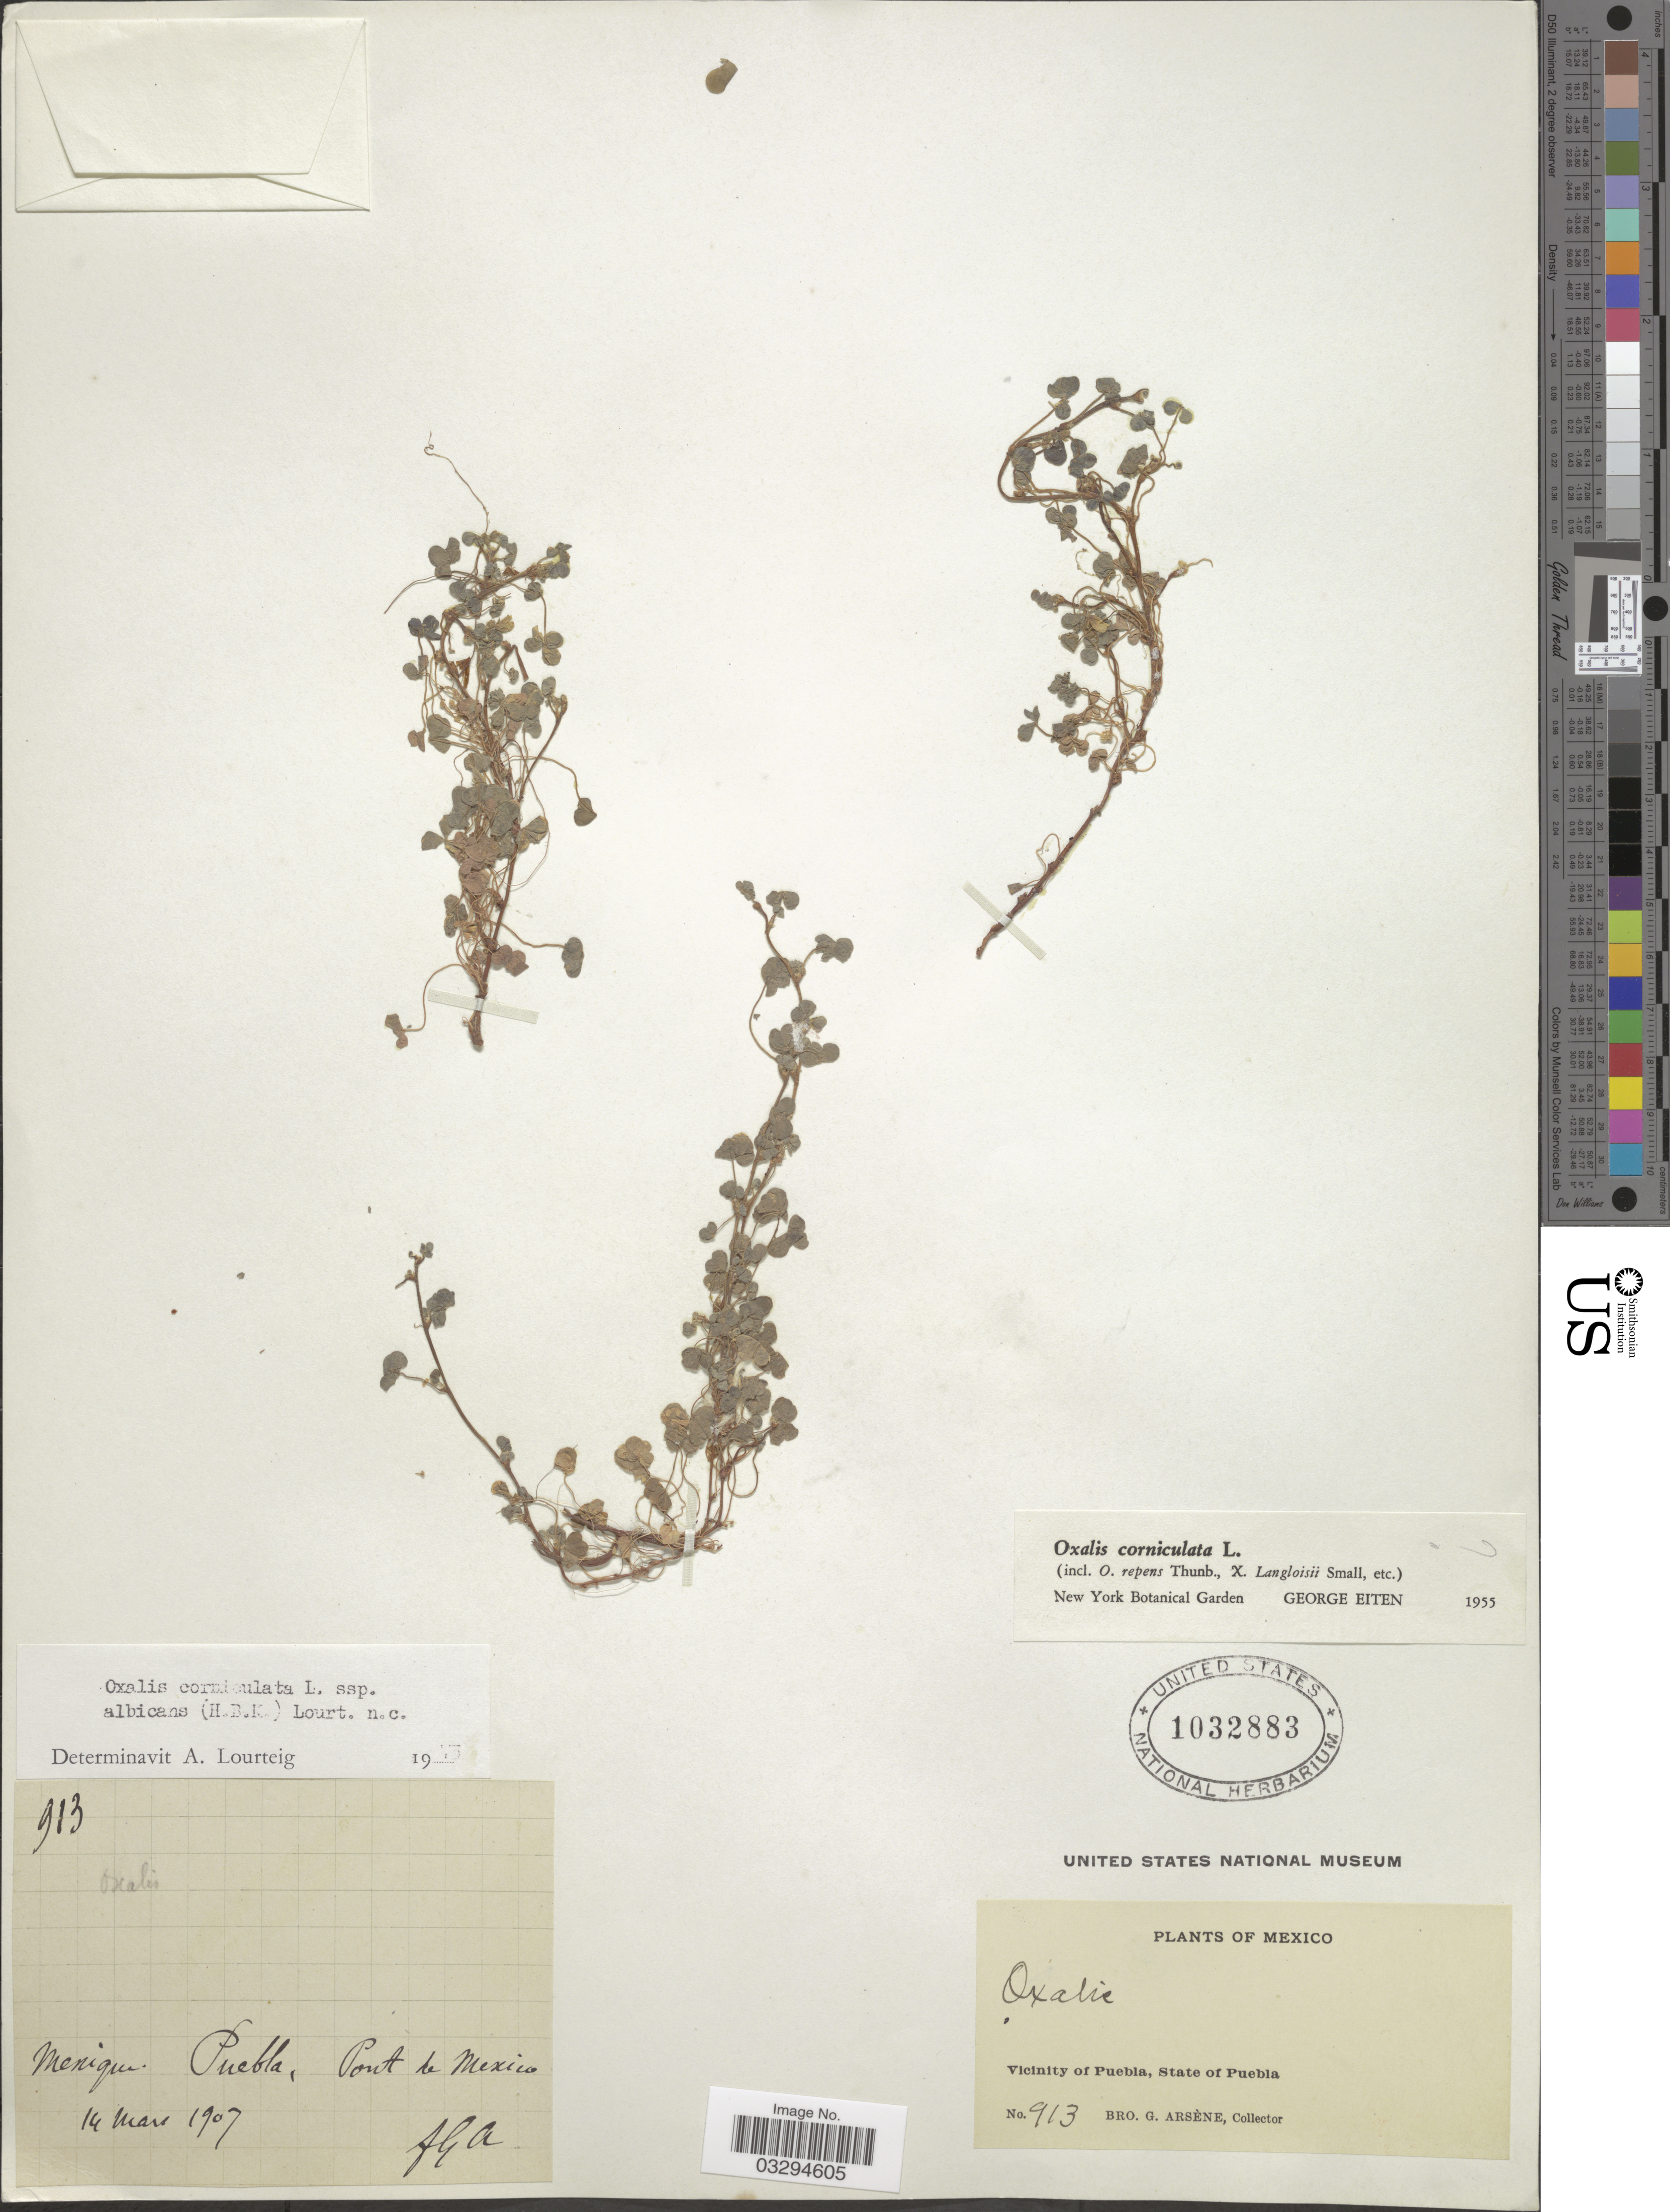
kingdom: Plantae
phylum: Tracheophyta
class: Magnoliopsida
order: Oxalidales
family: Oxalidaceae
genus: Oxalis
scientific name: Oxalis corniculata subsp. albicans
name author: (Kunth) Lourteig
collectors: Bro. G. Arsène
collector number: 913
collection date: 1907-03-14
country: Mexico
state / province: Puebla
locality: Pont de Mexico. Vicinity of Puebla.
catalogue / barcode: US 1032883